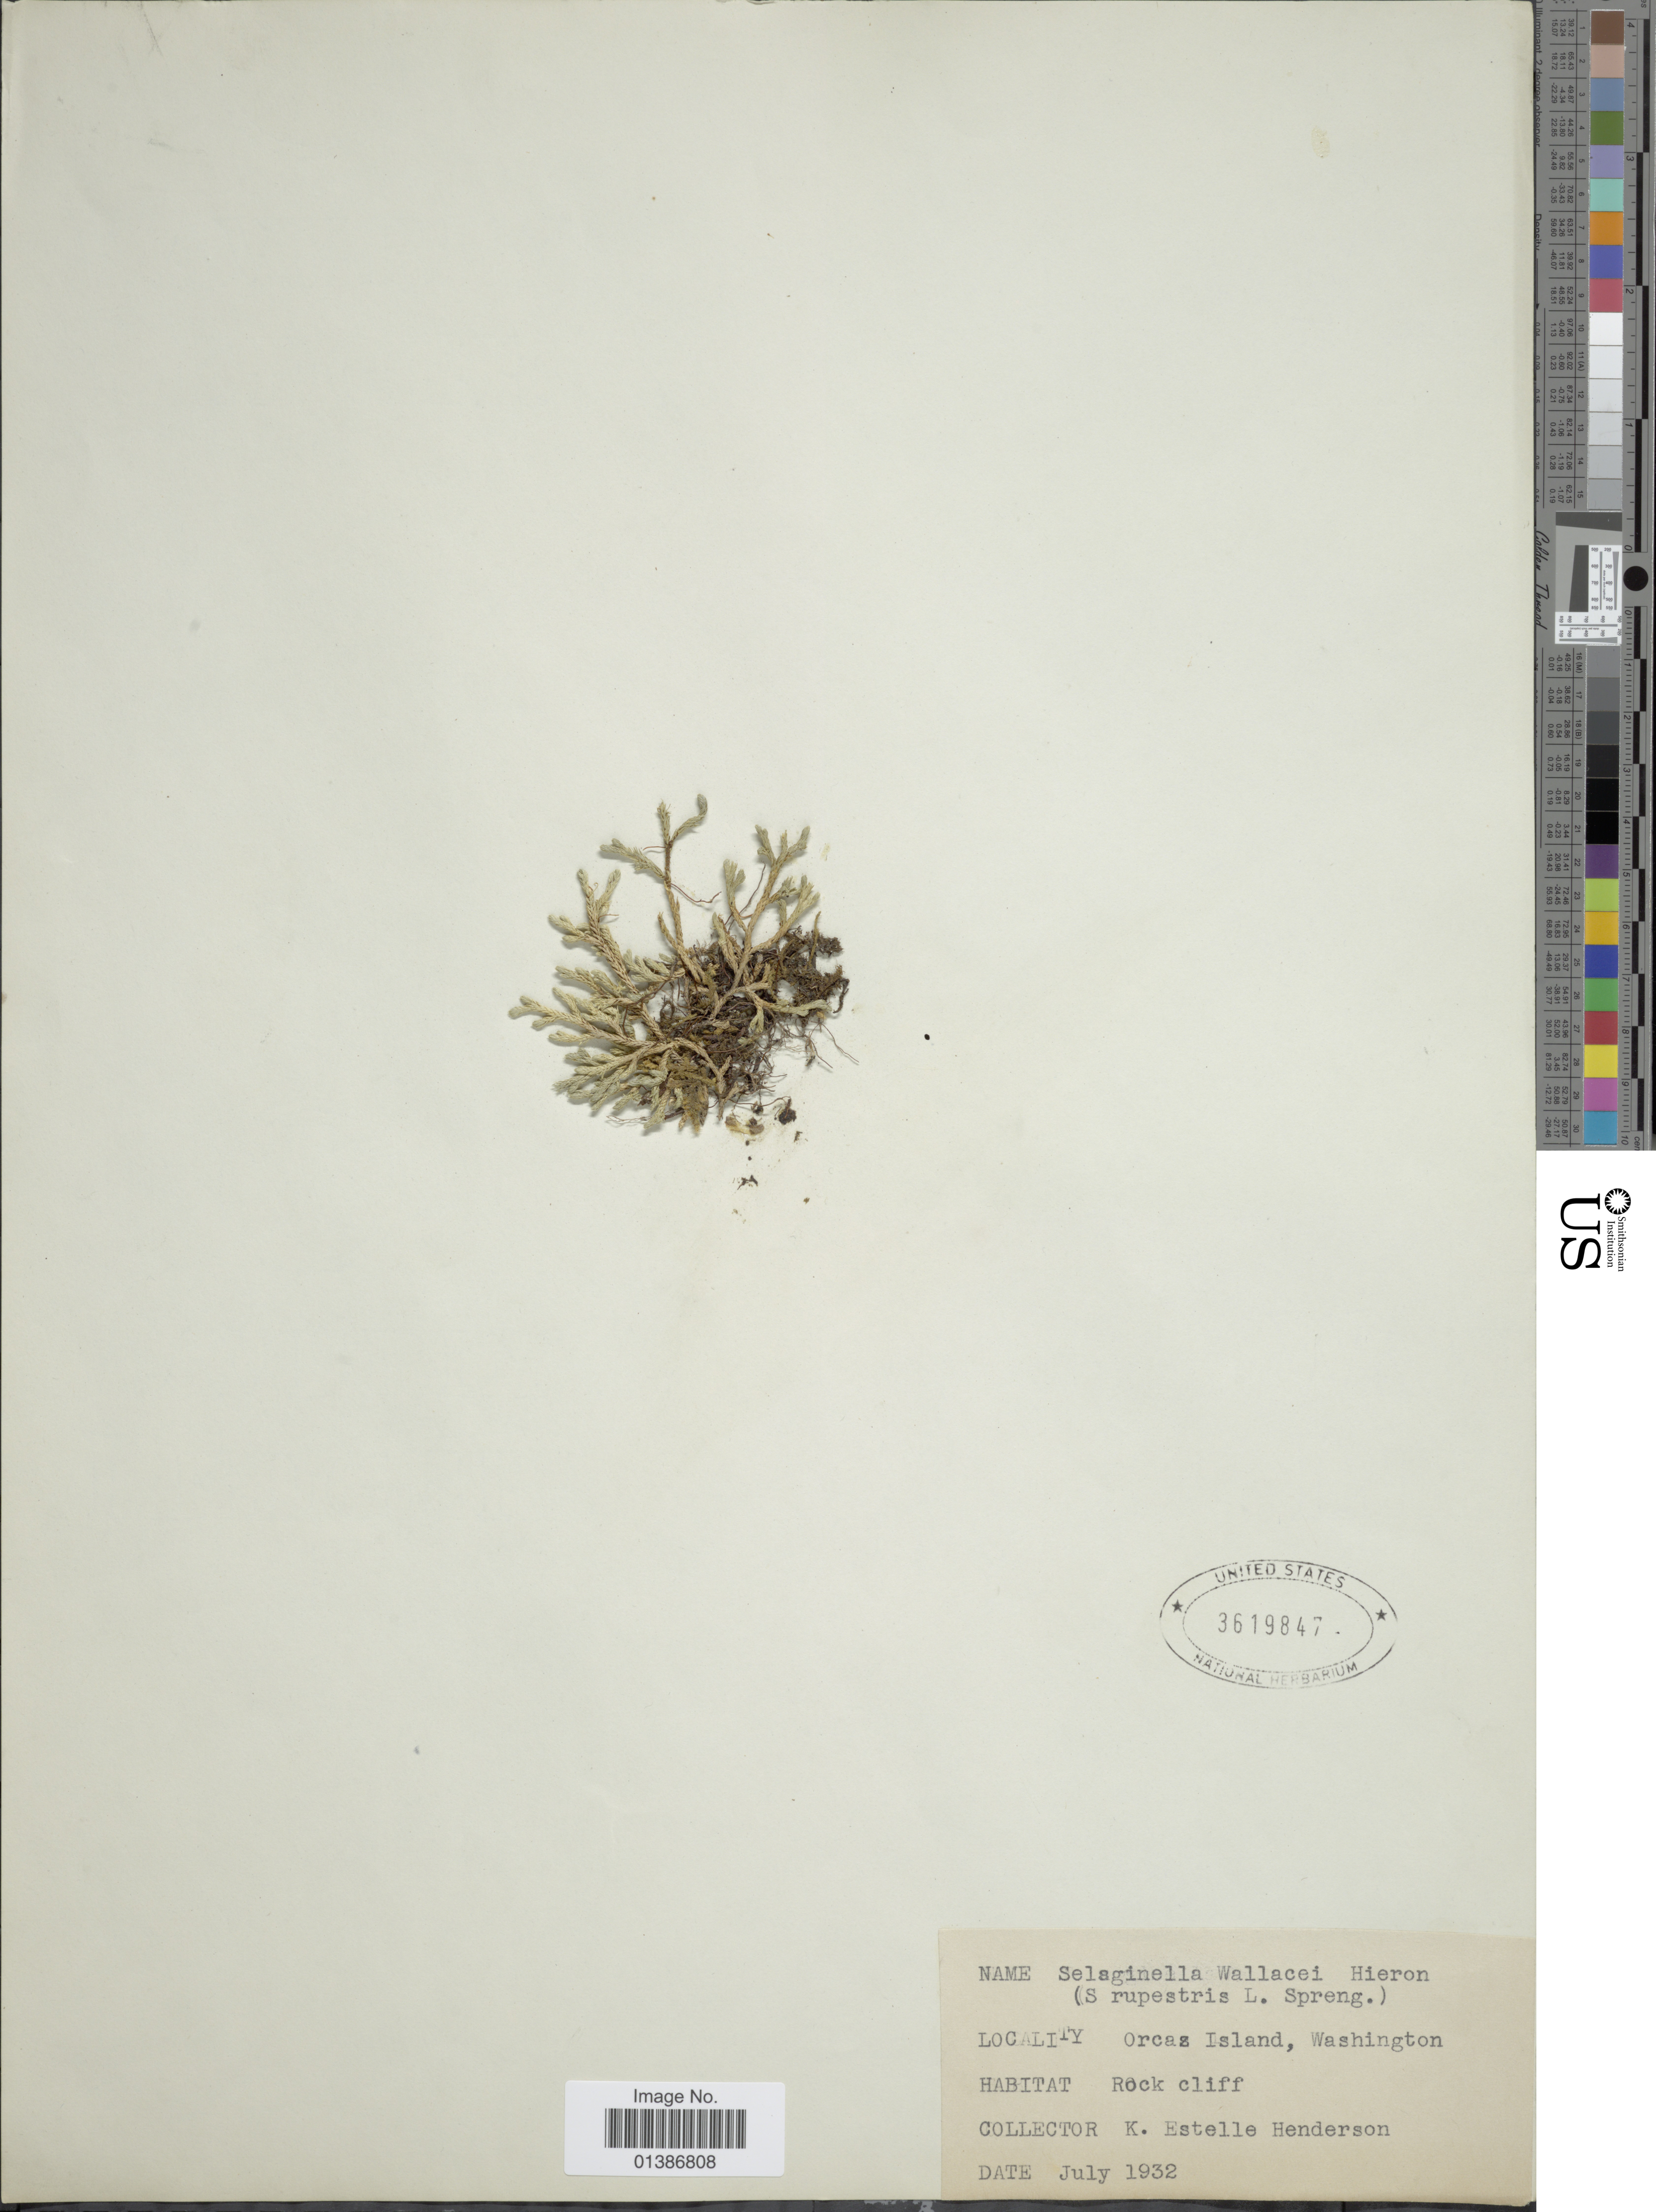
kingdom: Plantae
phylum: Tracheophyta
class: Lycopodiopsida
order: Selaginellales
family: Selaginellaceae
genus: Selaginella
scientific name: Selaginella wallacei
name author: Hieron.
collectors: K. Henderson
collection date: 1932-07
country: United States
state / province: Washington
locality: Orcaz Island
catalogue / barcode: US 3619847